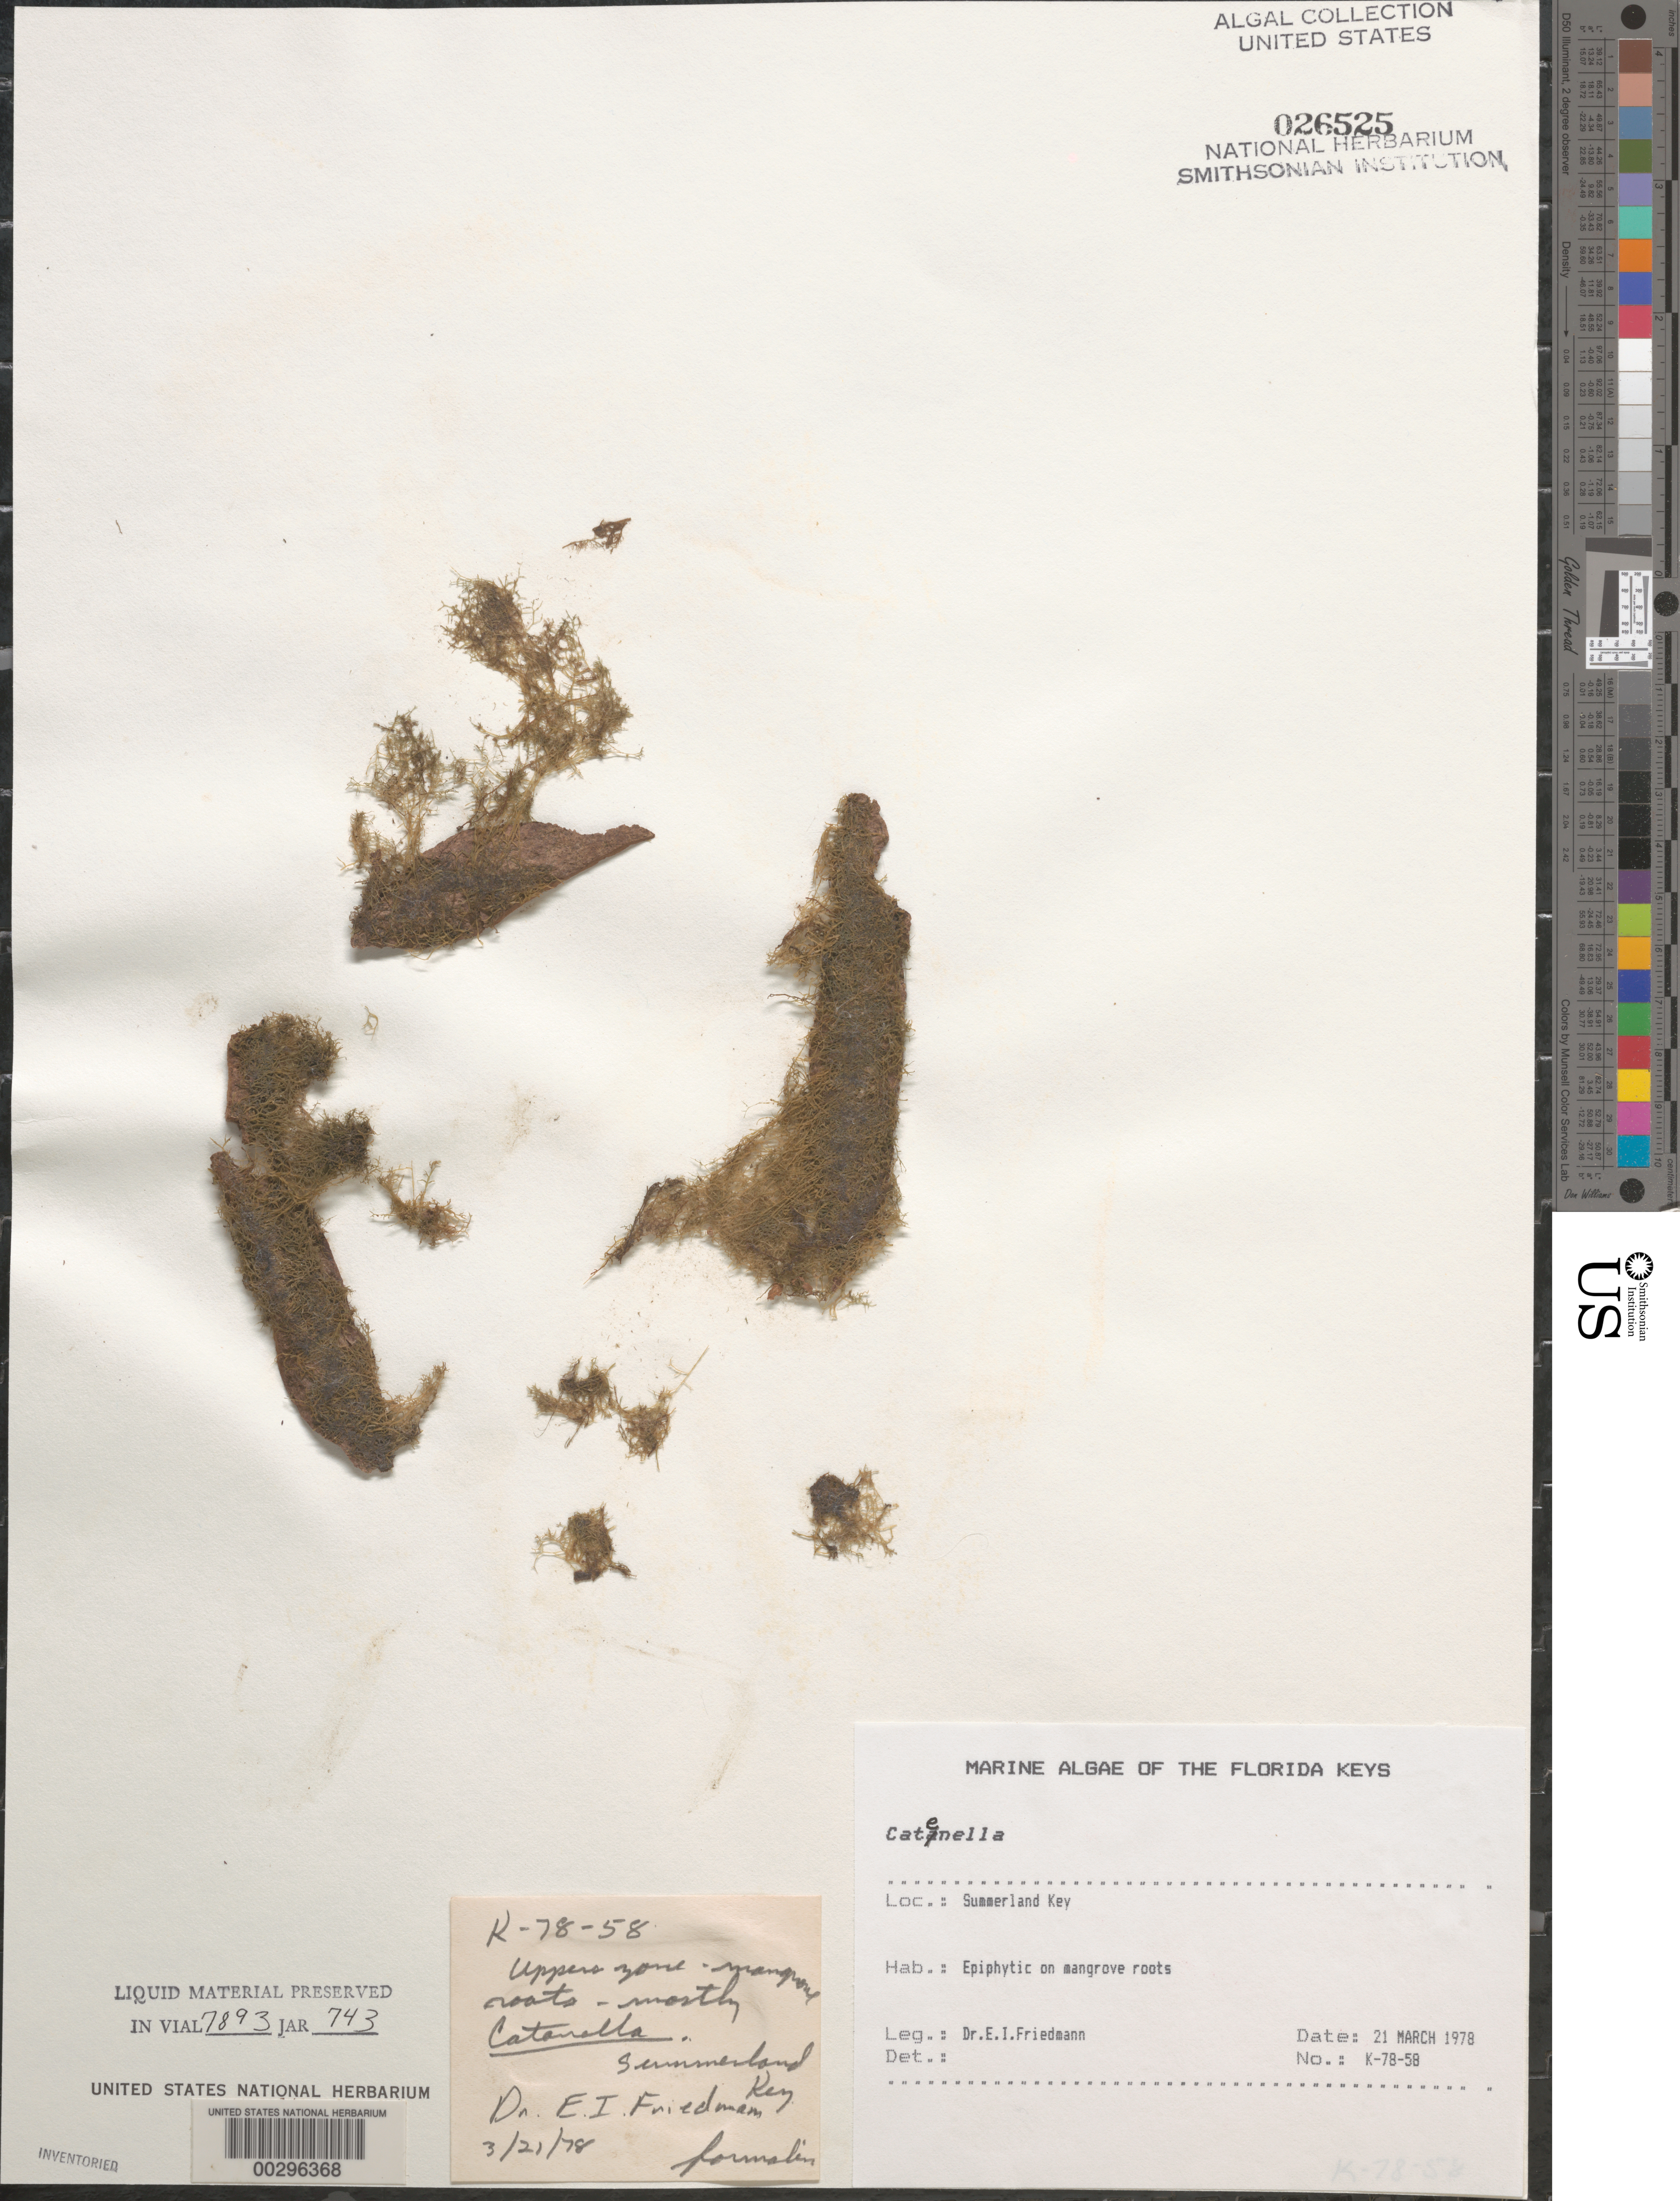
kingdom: Plantae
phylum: Rhodophyta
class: Florideophyceae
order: Gigartinales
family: Caulacanthaceae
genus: Catenella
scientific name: Catenella sp.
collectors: E. Friedmann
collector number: K-78-58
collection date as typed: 21 Mar 1978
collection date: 1978-03-21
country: United States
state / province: Florida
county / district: Monroe County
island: Summerland Key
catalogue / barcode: US 26525